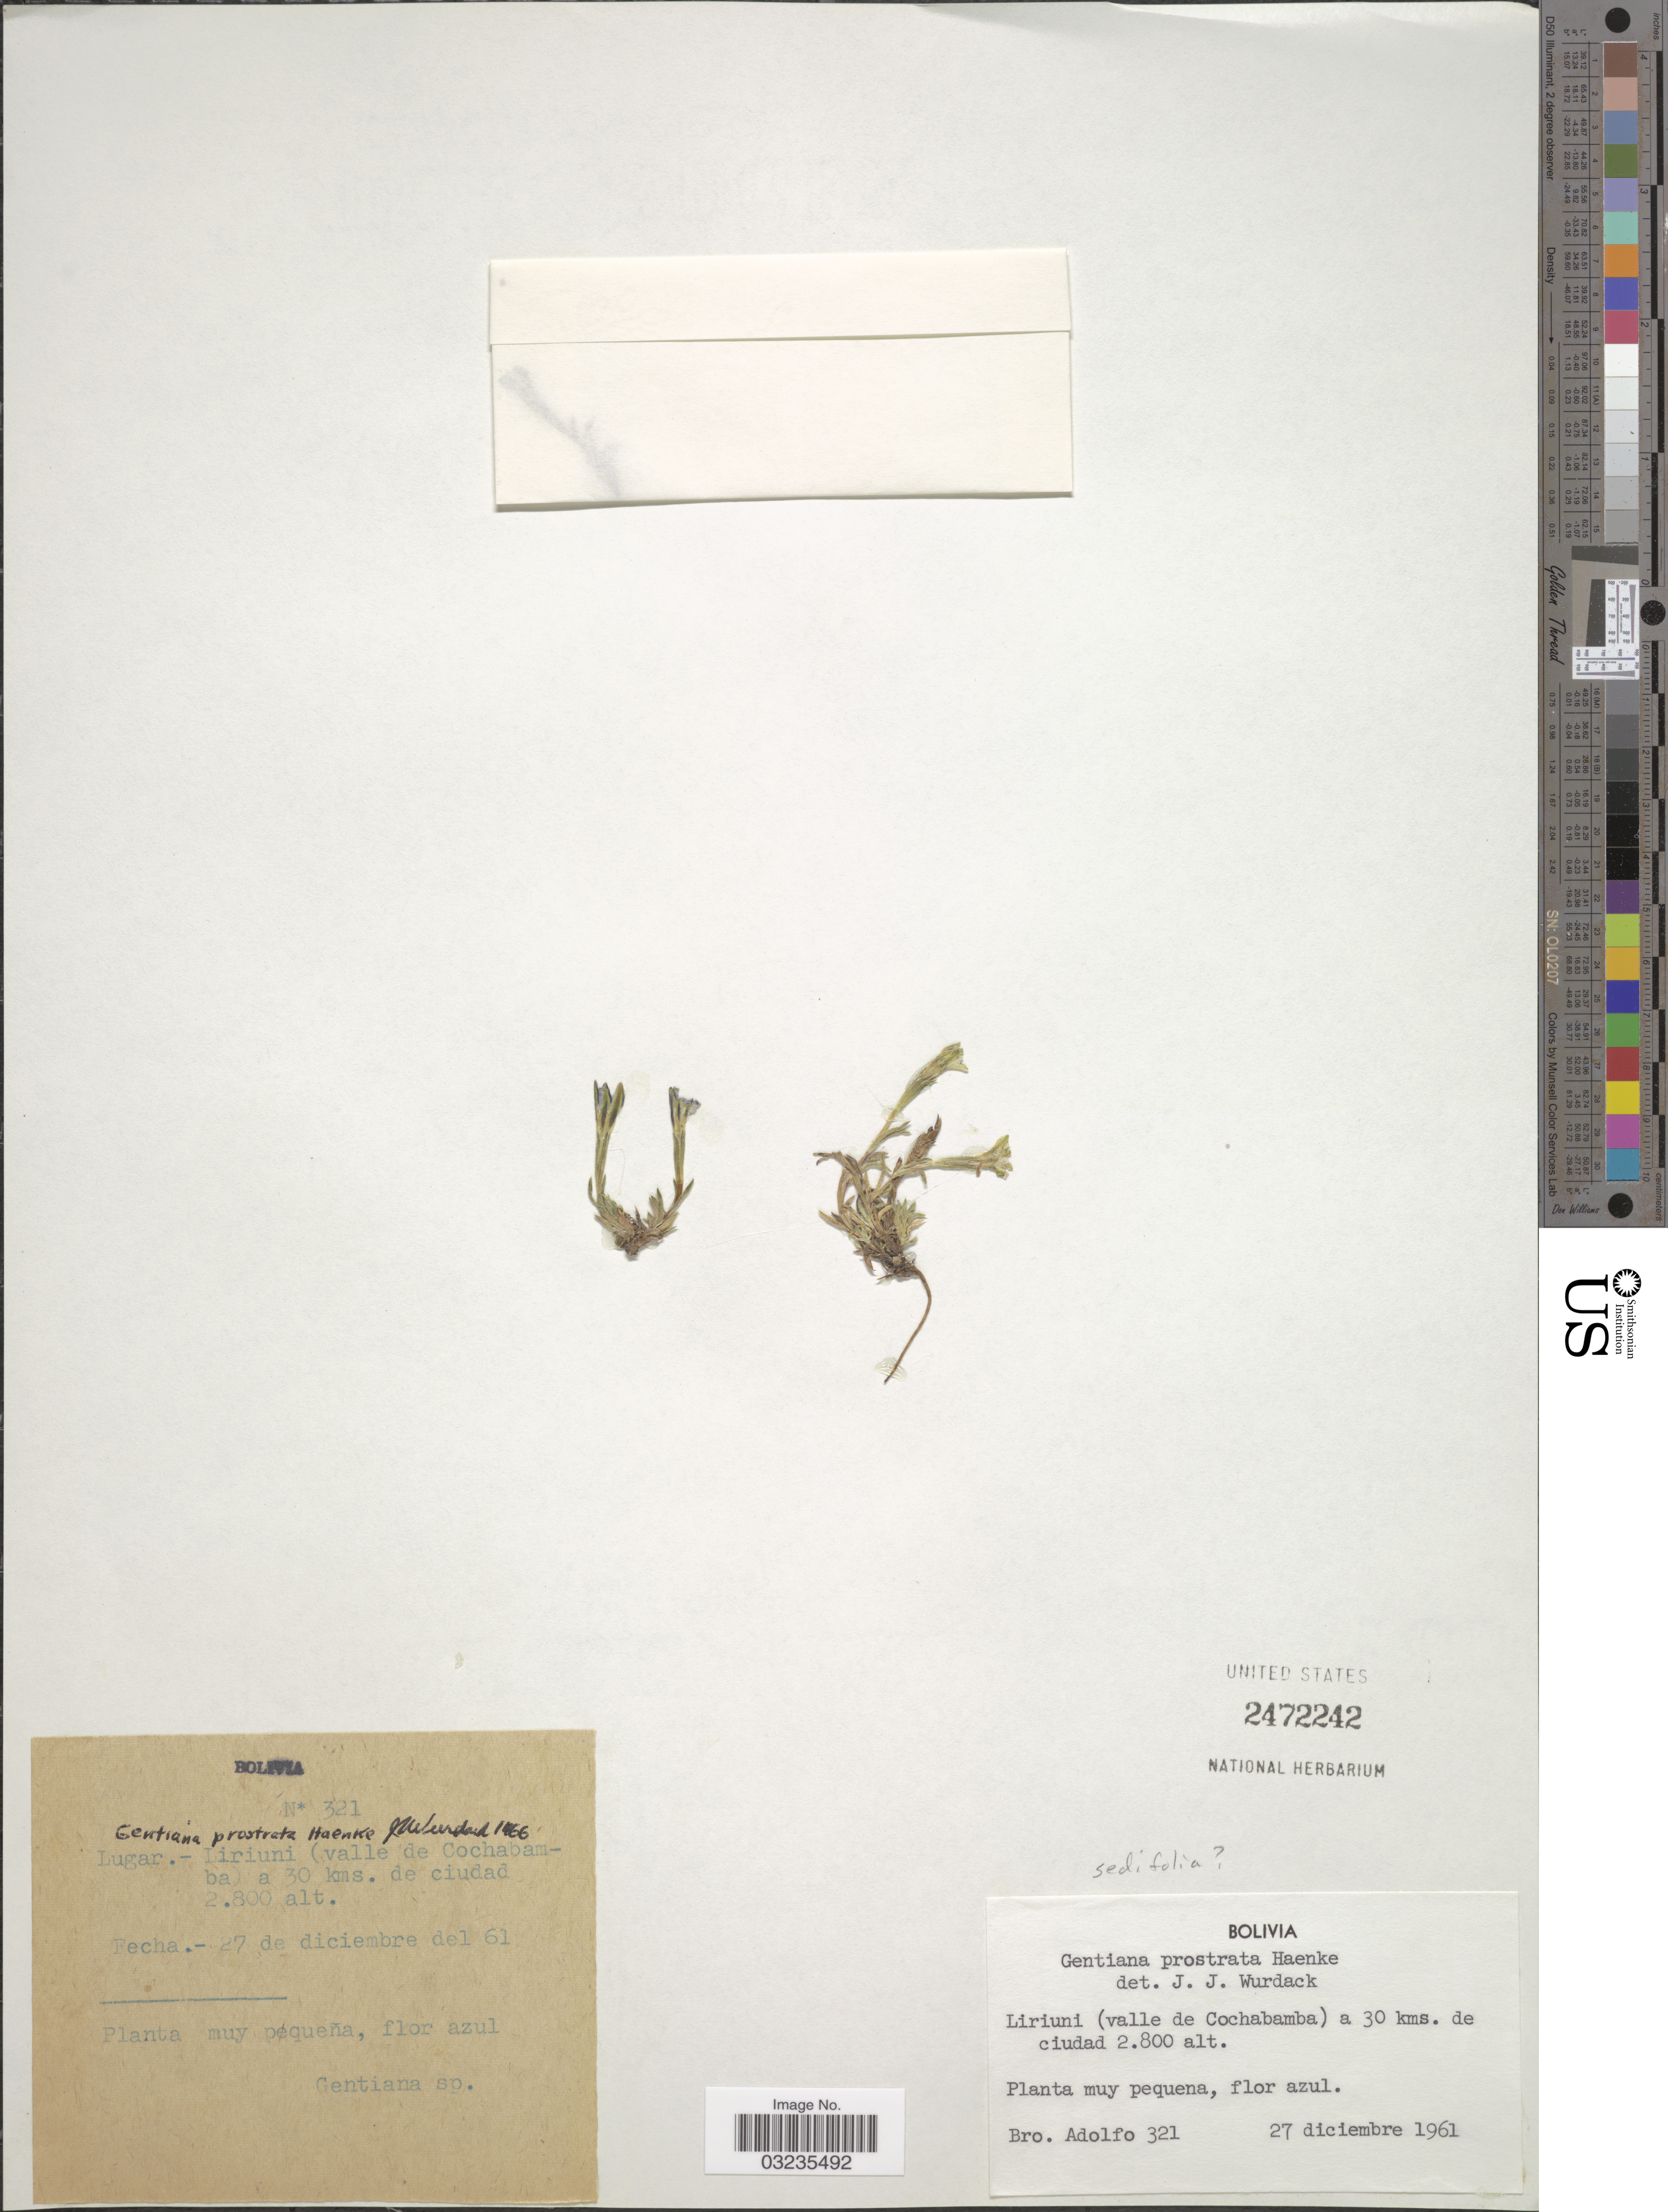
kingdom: Plantae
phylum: Tracheophyta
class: Magnoliopsida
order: Gentianales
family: Gentianaceae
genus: Gentiana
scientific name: Gentiana prostrata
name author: Haenke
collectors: Bro. Adolfo M.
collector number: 3321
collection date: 1961-12-27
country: Bolivia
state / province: Cochabamba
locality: Liriuni (valle de Cochabamba) a 30 kms. de ciudad.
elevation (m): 2800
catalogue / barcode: US 2472242